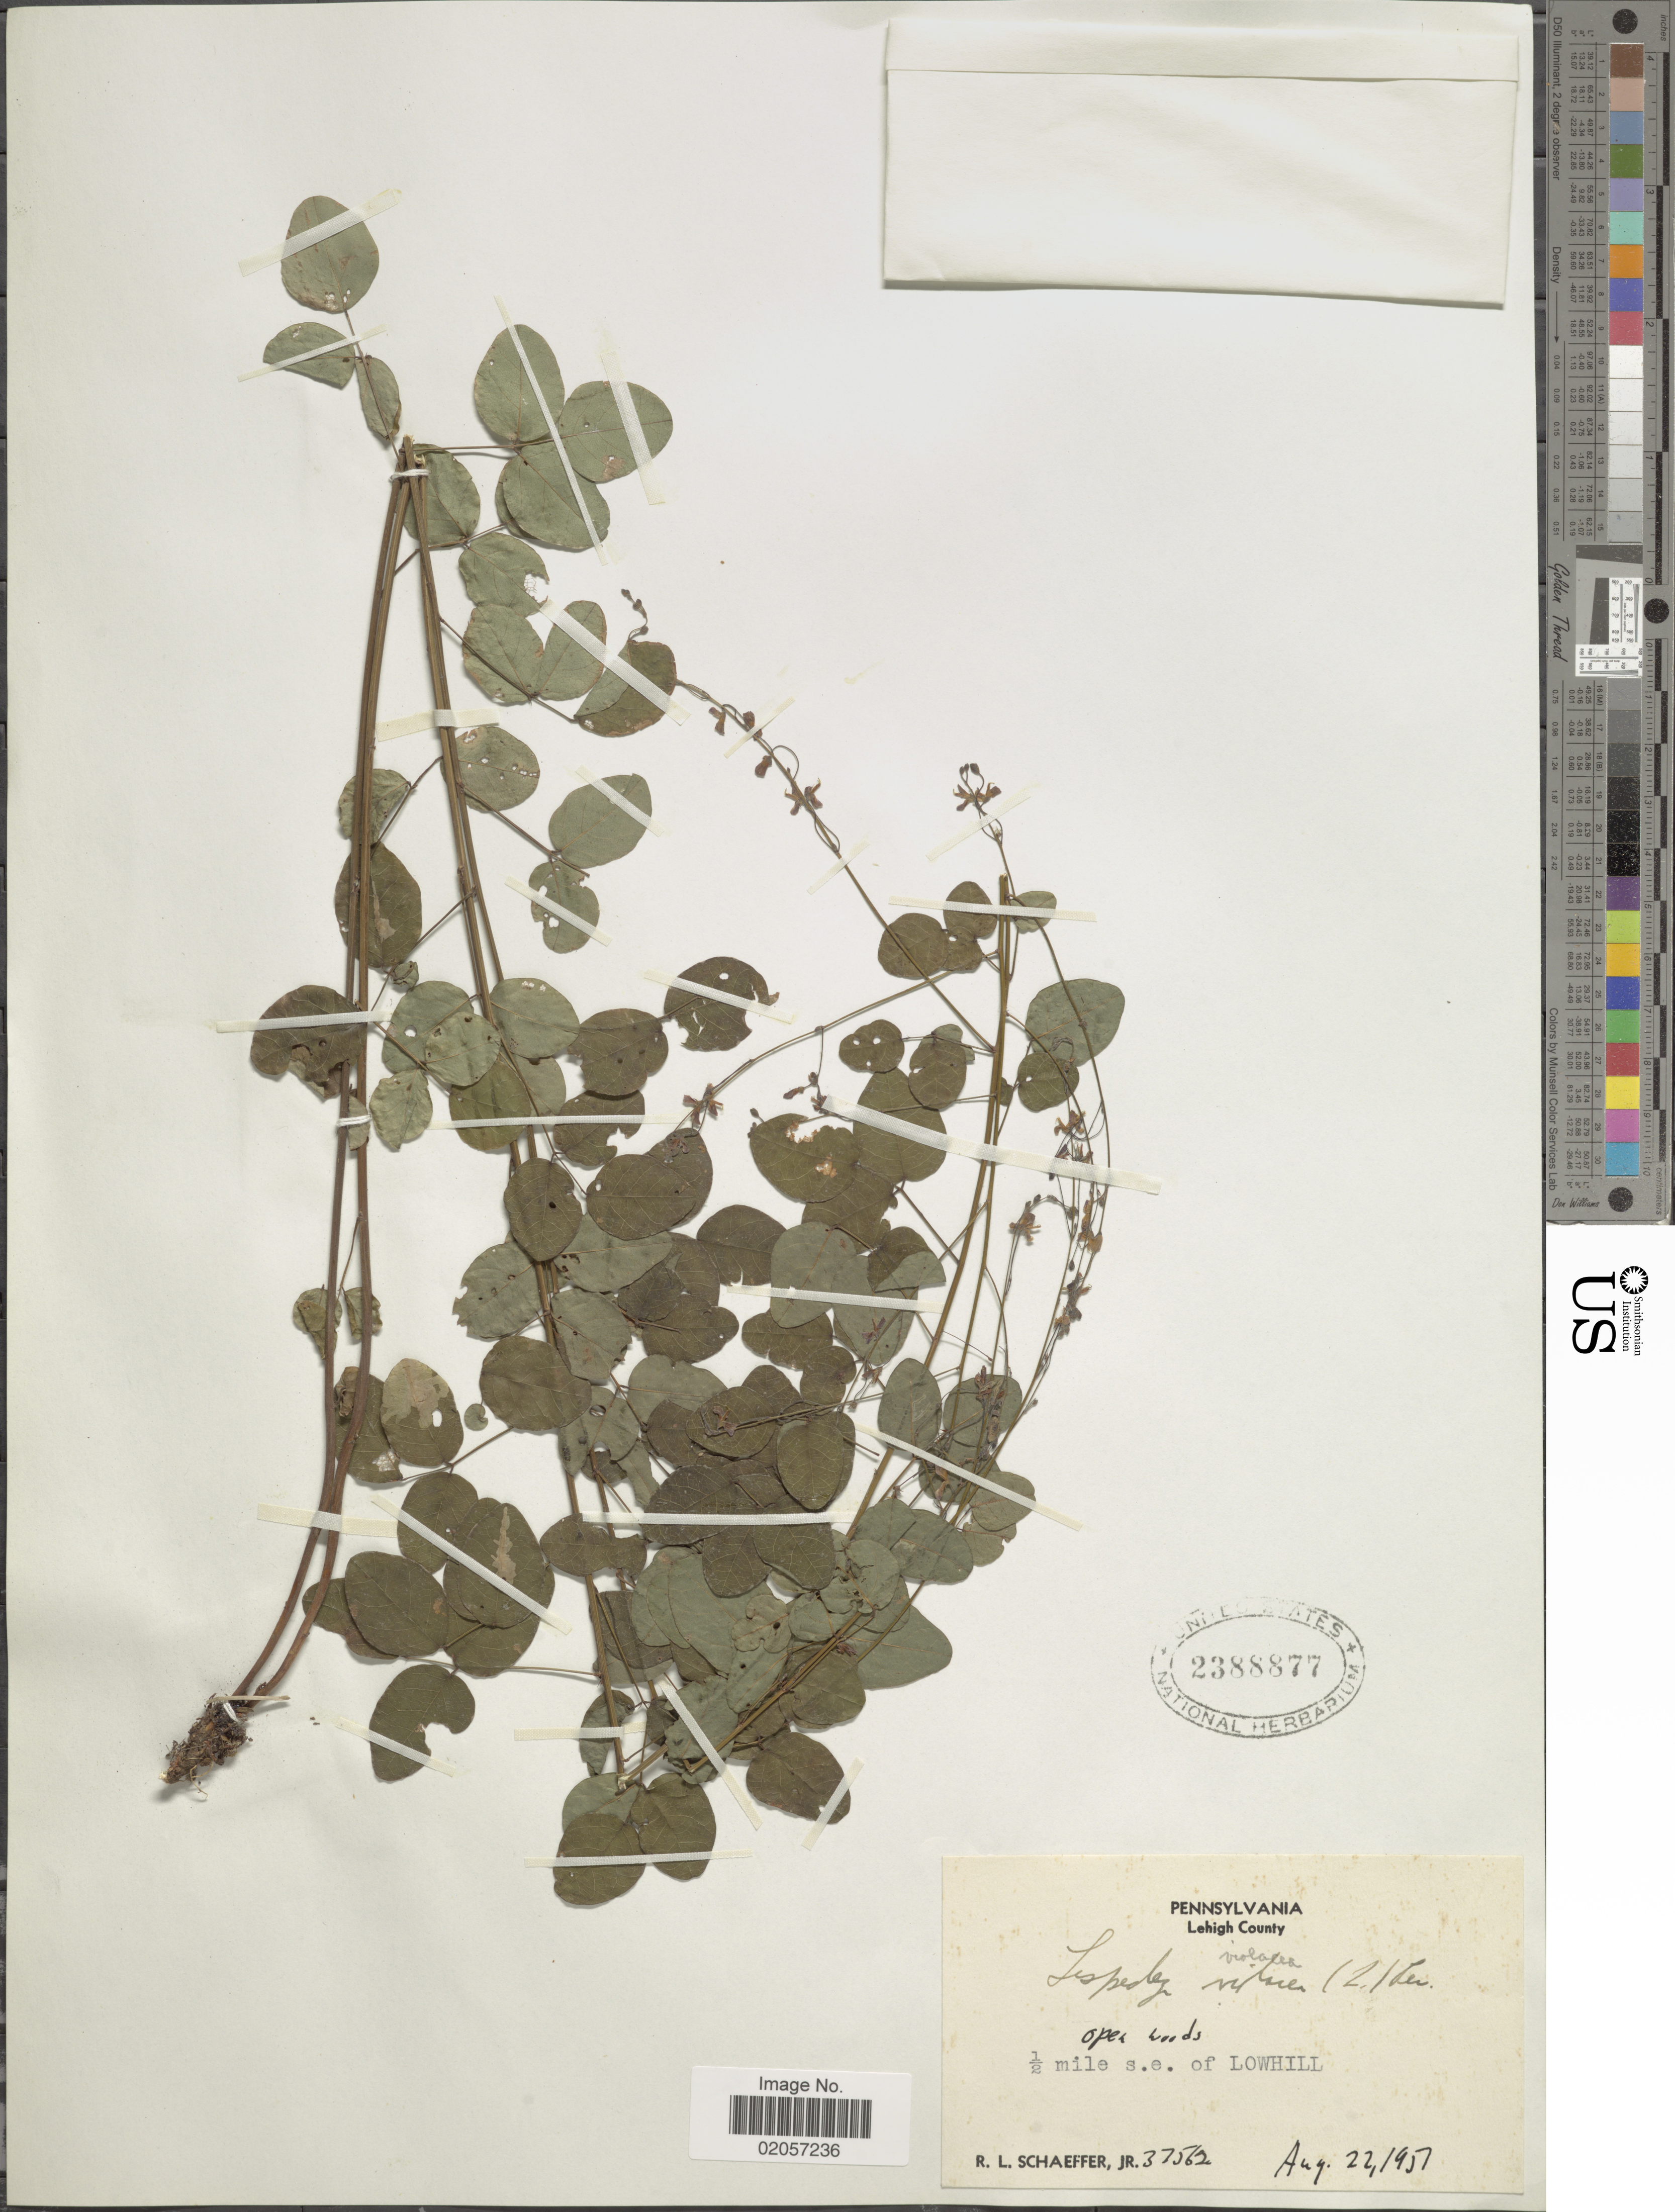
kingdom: Plantae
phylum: Tracheophyta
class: Magnoliopsida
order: Fabales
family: Fabaceae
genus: Lespedeza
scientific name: Lespedeza violacea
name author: (L.) Pers.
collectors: R. L. Schaeffer Jr.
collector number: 37562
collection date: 1951-08-29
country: United States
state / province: Pennsylvania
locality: Pennsylvania, Lehigh County ½ mile s.e. of Lowhill.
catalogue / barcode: US 2388877